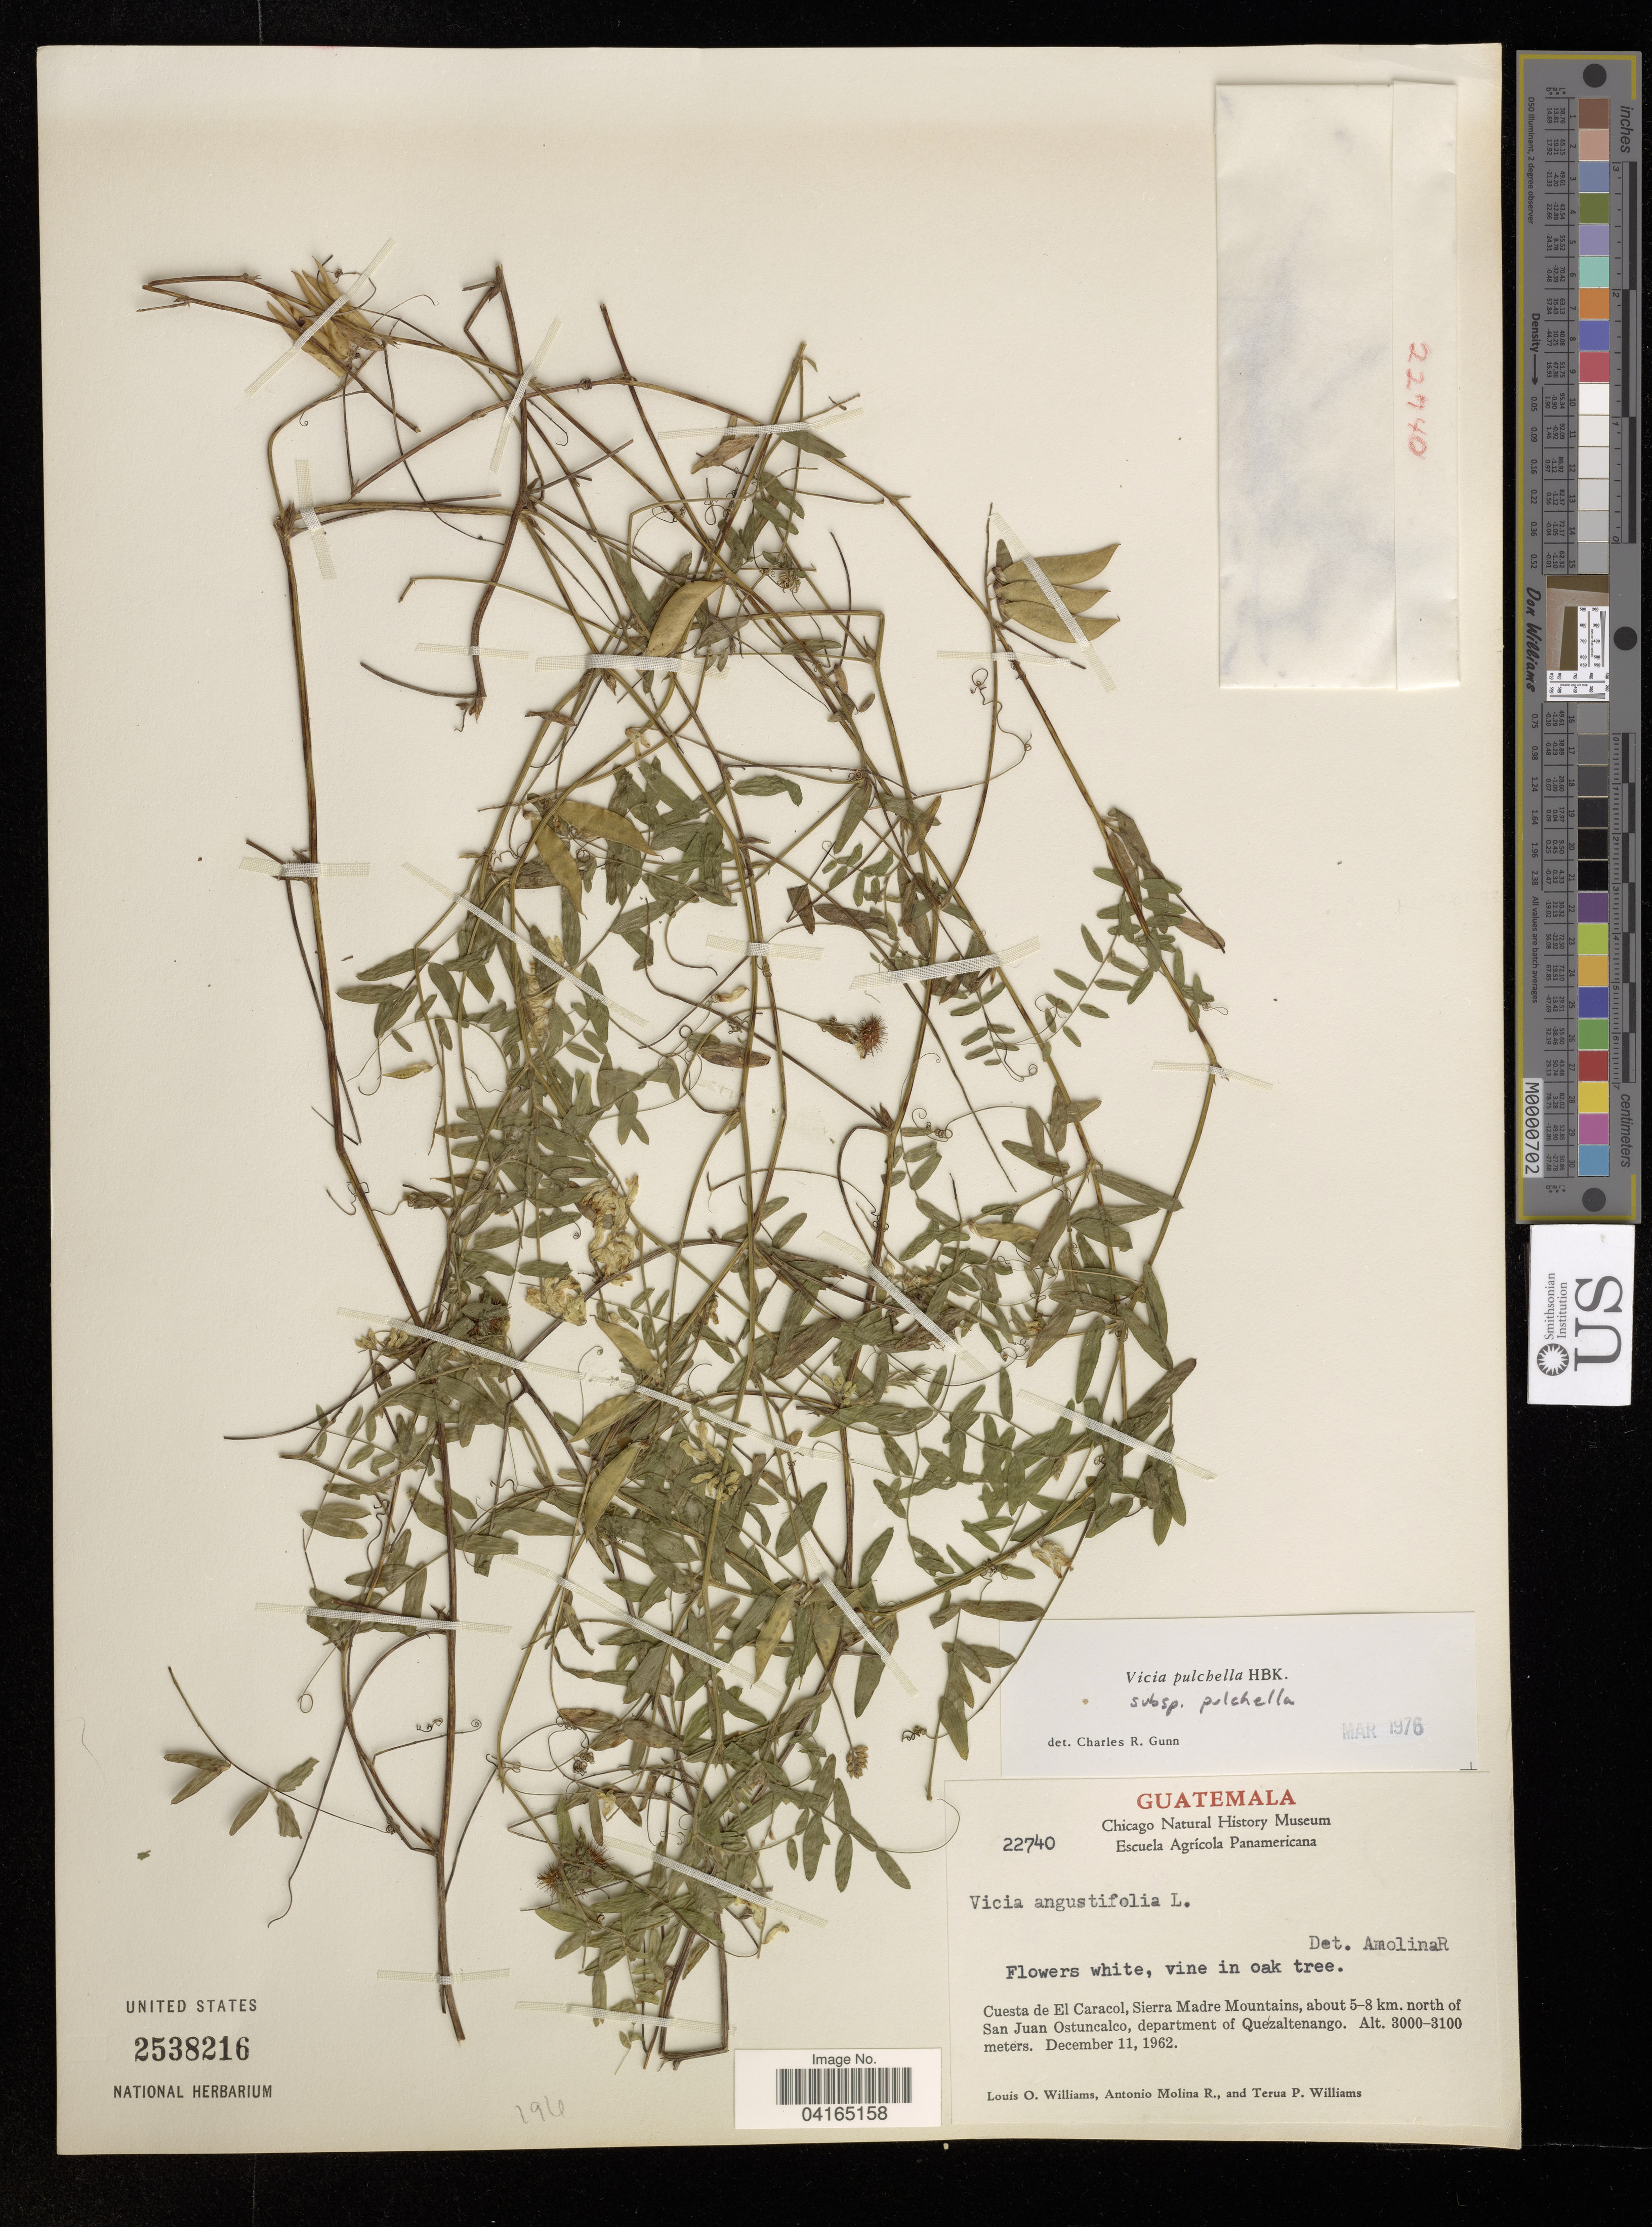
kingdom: Plantae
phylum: Tracheophyta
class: Magnoliopsida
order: Fabales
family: Fabaceae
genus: Vicia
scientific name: Vicia pulchella subsp. pulchella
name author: Kunth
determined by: Hechenleitner, Paulina, RBG Edinburgh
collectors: L. O. Williams, A. M. Molina & T. P. Williams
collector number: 22740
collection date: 1962-12-11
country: Guatemala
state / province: Quezaltenango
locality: Cuesta de El Caracol, Sierra Madre Mountains, about 5-8km. north of San Juan Ostuncalco, department of Quezaltenango.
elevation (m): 3000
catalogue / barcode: US 2538216